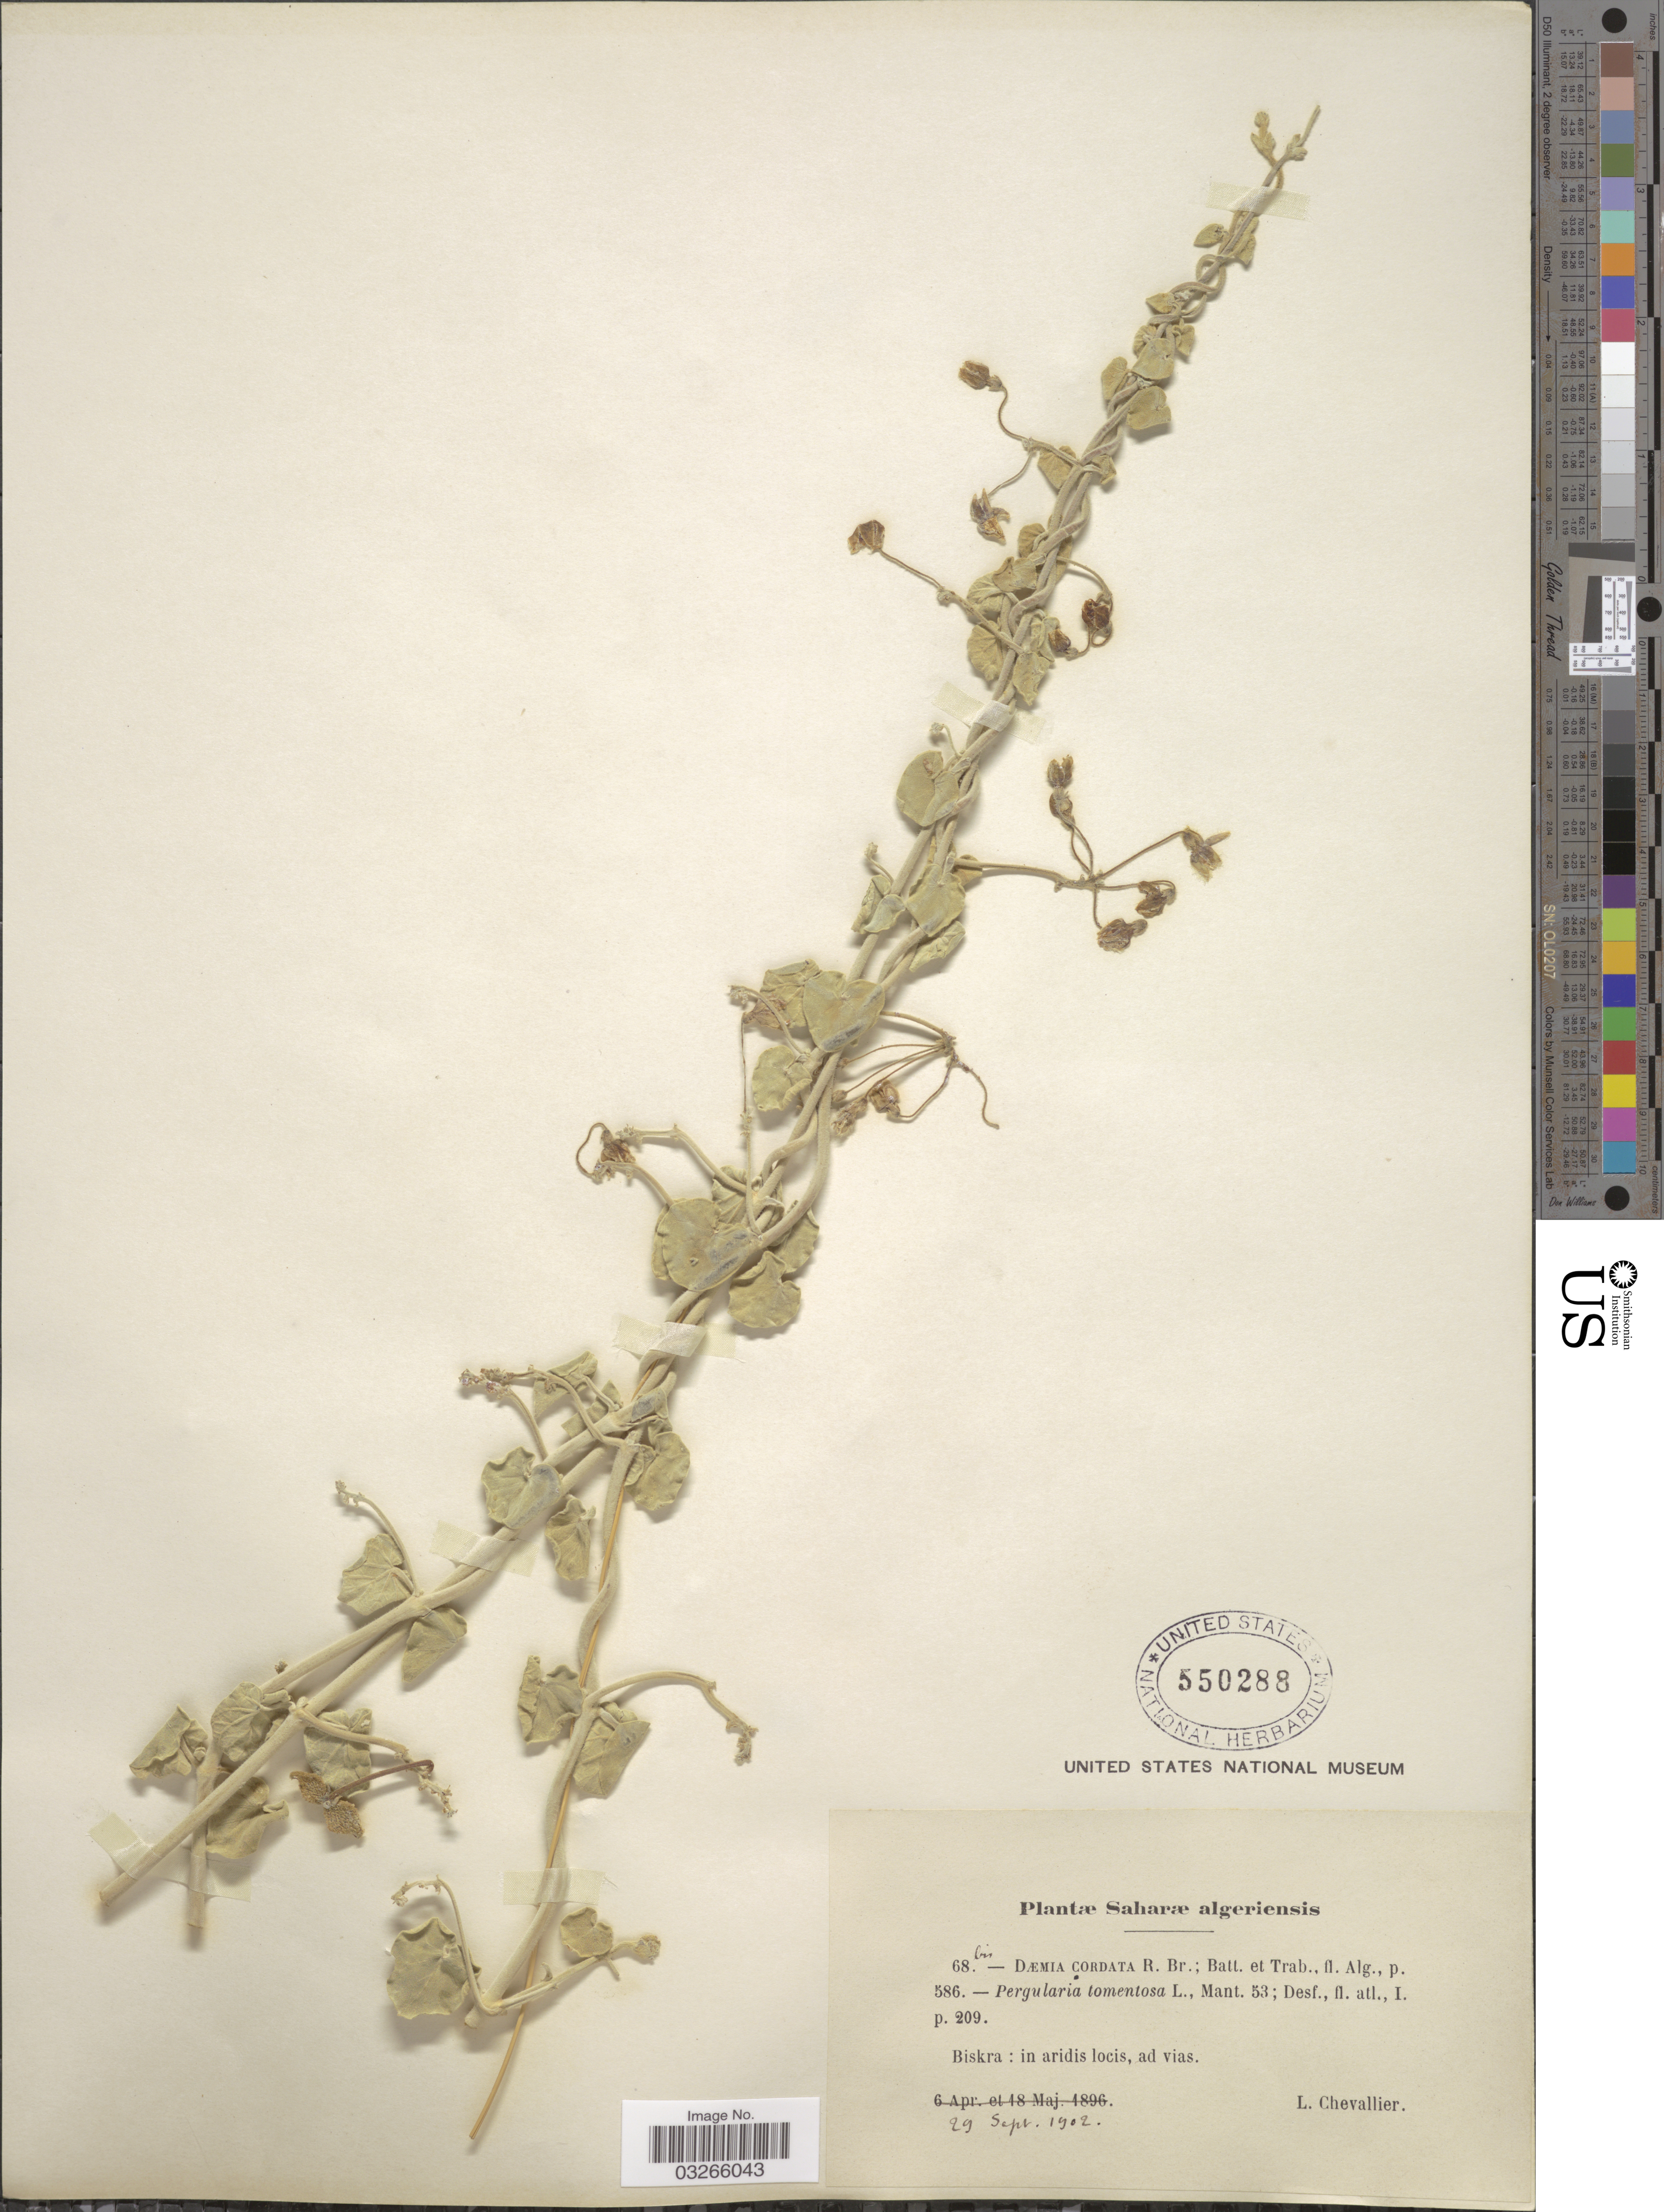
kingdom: Plantae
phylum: Tracheophyta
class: Magnoliopsida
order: Gentianales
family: Apocynaceae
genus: Doemia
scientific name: Doemia cordata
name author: (Forssk.) R. Br.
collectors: L. Chevallier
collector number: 68bis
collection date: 1902-09-29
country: Algeria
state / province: Biskra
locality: Biskra: in aridis locis, ad vias.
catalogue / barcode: US 550288